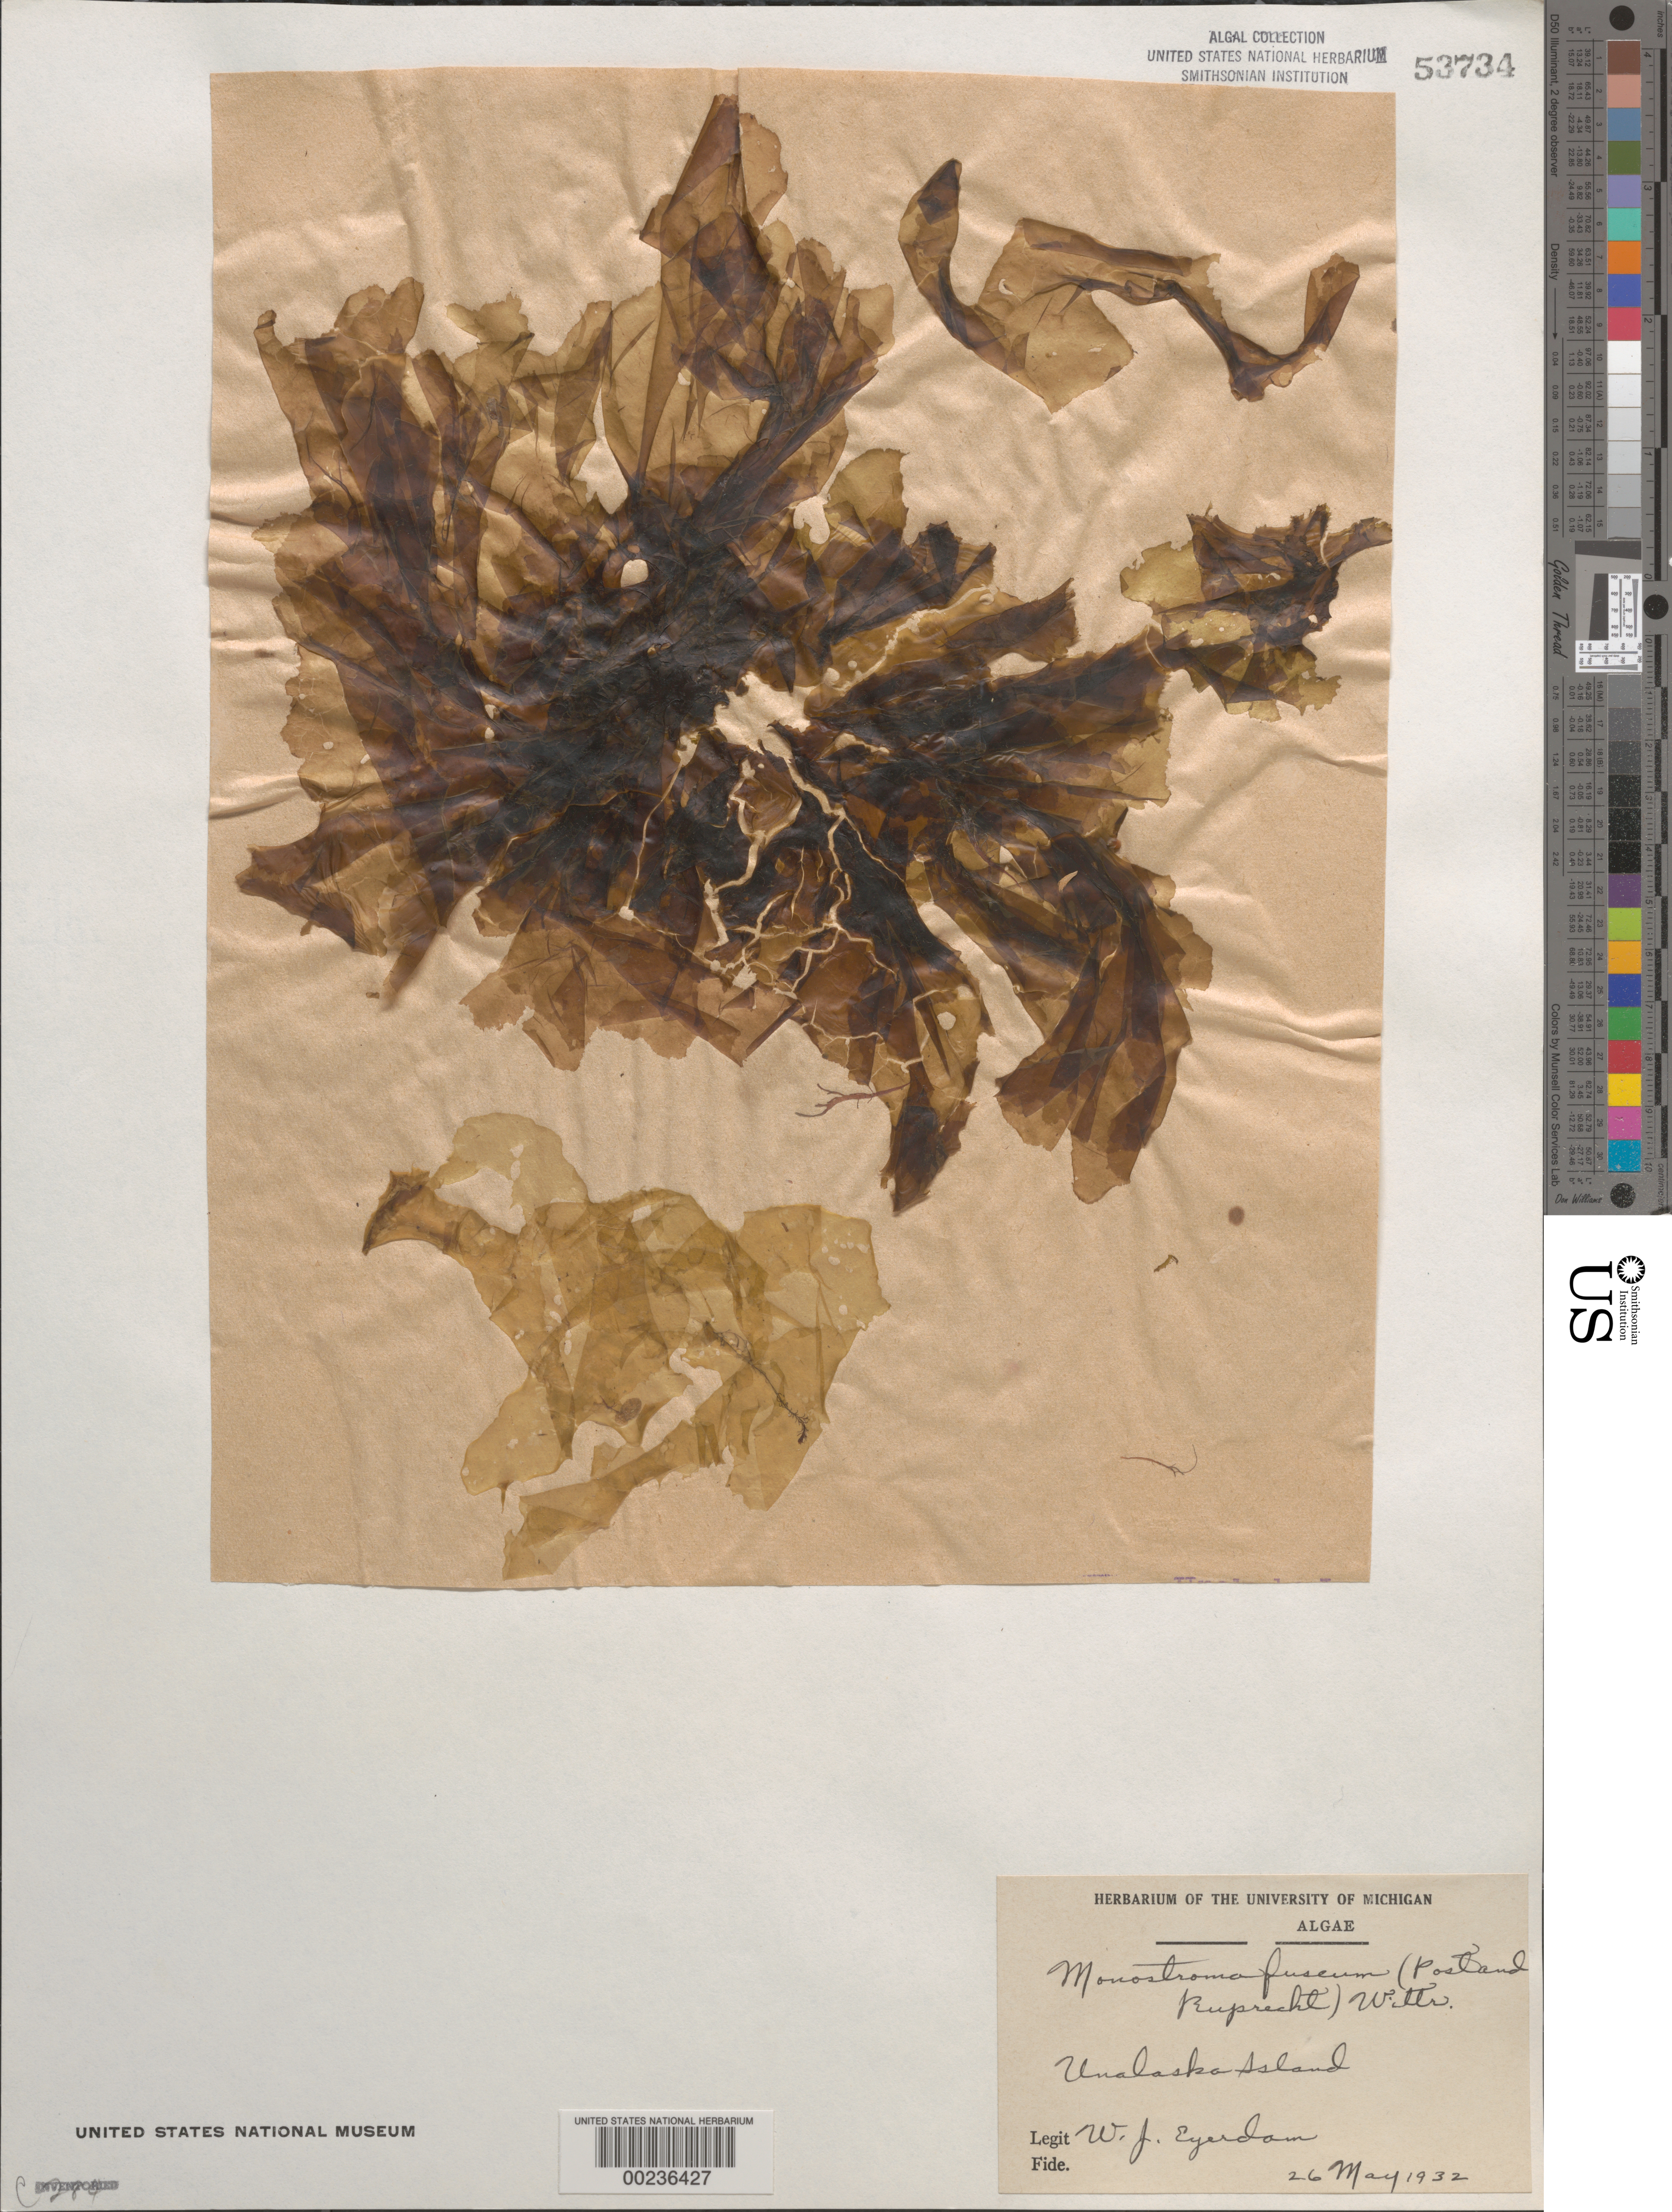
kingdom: Plantae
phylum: Chlorophyta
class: Ulvophyceae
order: Ulvales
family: Ulvaceae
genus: Ulvaria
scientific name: Ulvaria splendens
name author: (Rupr.) K.L.Vinogr.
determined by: Algae name updating Project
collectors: W. J. Eyerdam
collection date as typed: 26 May 1932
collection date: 1932-05-26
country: United States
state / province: Alaska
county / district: Aleutian Islands Division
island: Unalaska Island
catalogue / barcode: US 53734